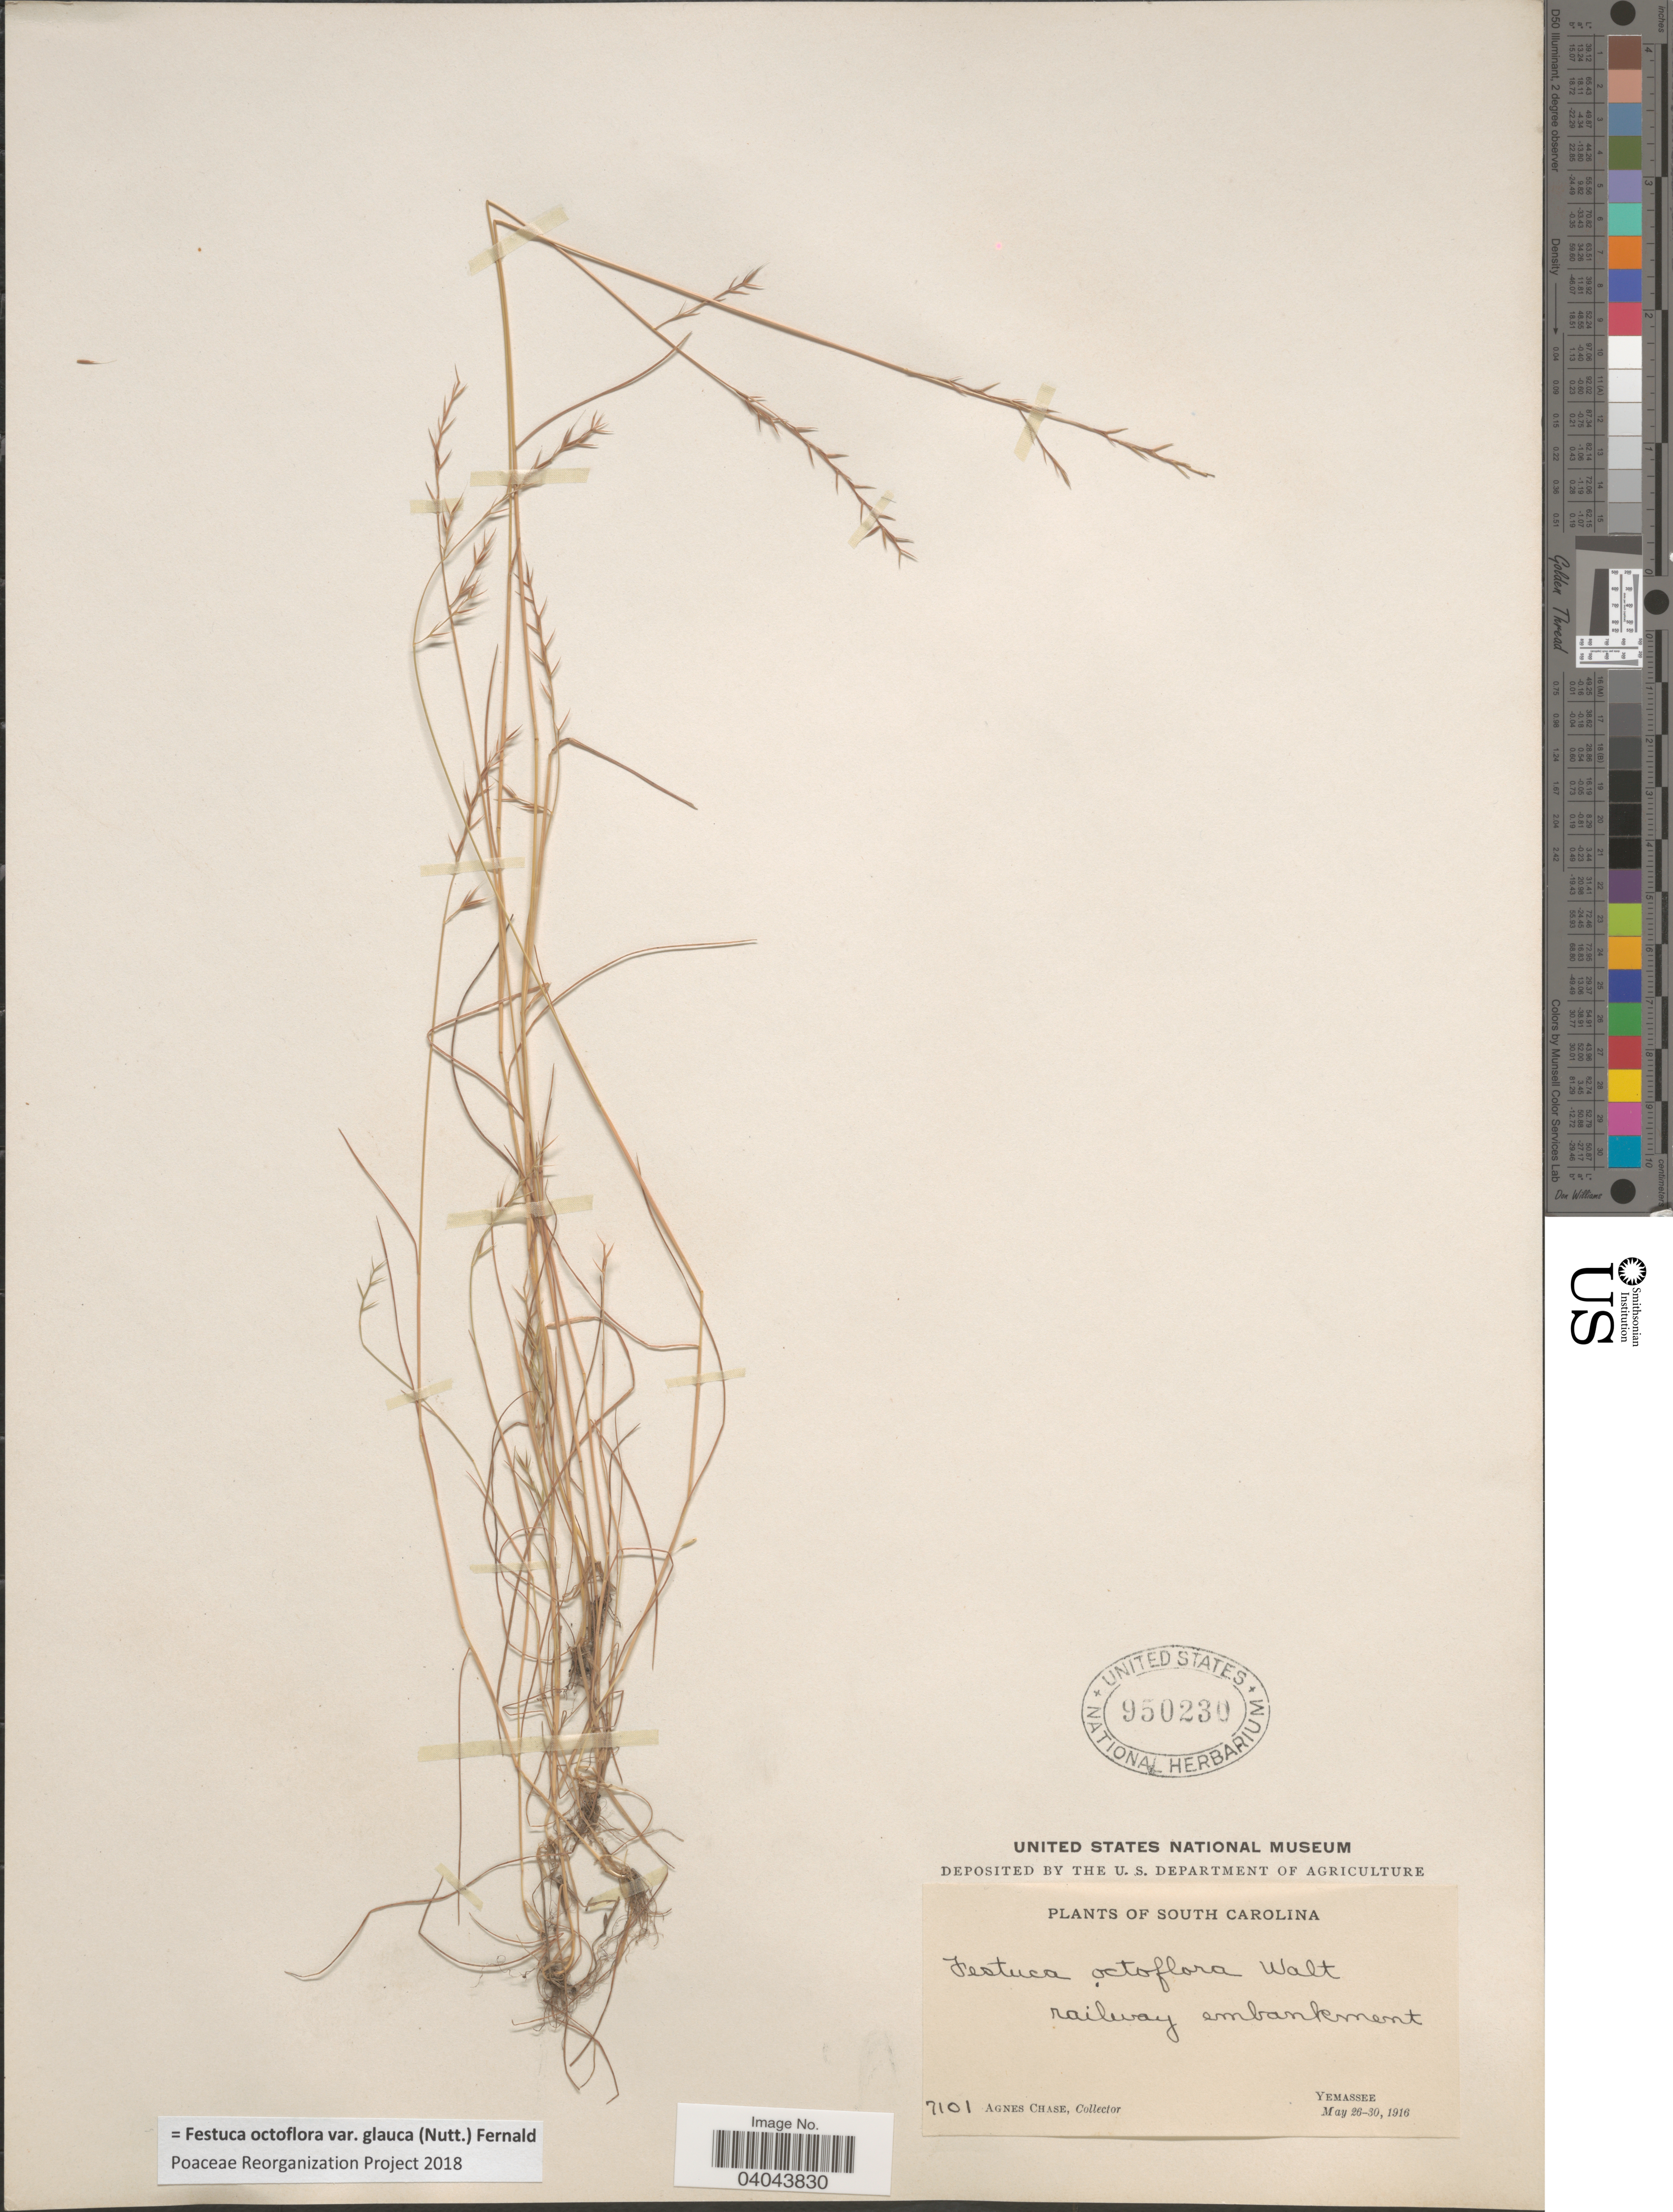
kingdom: Plantae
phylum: Tracheophyta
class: Liliopsida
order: Poales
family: Poaceae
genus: Festuca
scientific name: Festuca octoflora var. glauca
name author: (Nutt.) Fernald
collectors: A. Chase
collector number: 7107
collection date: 1916-05-26/1916-05-30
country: United States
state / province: South Carolina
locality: Railway embankment. Yemassee.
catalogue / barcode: US 950230